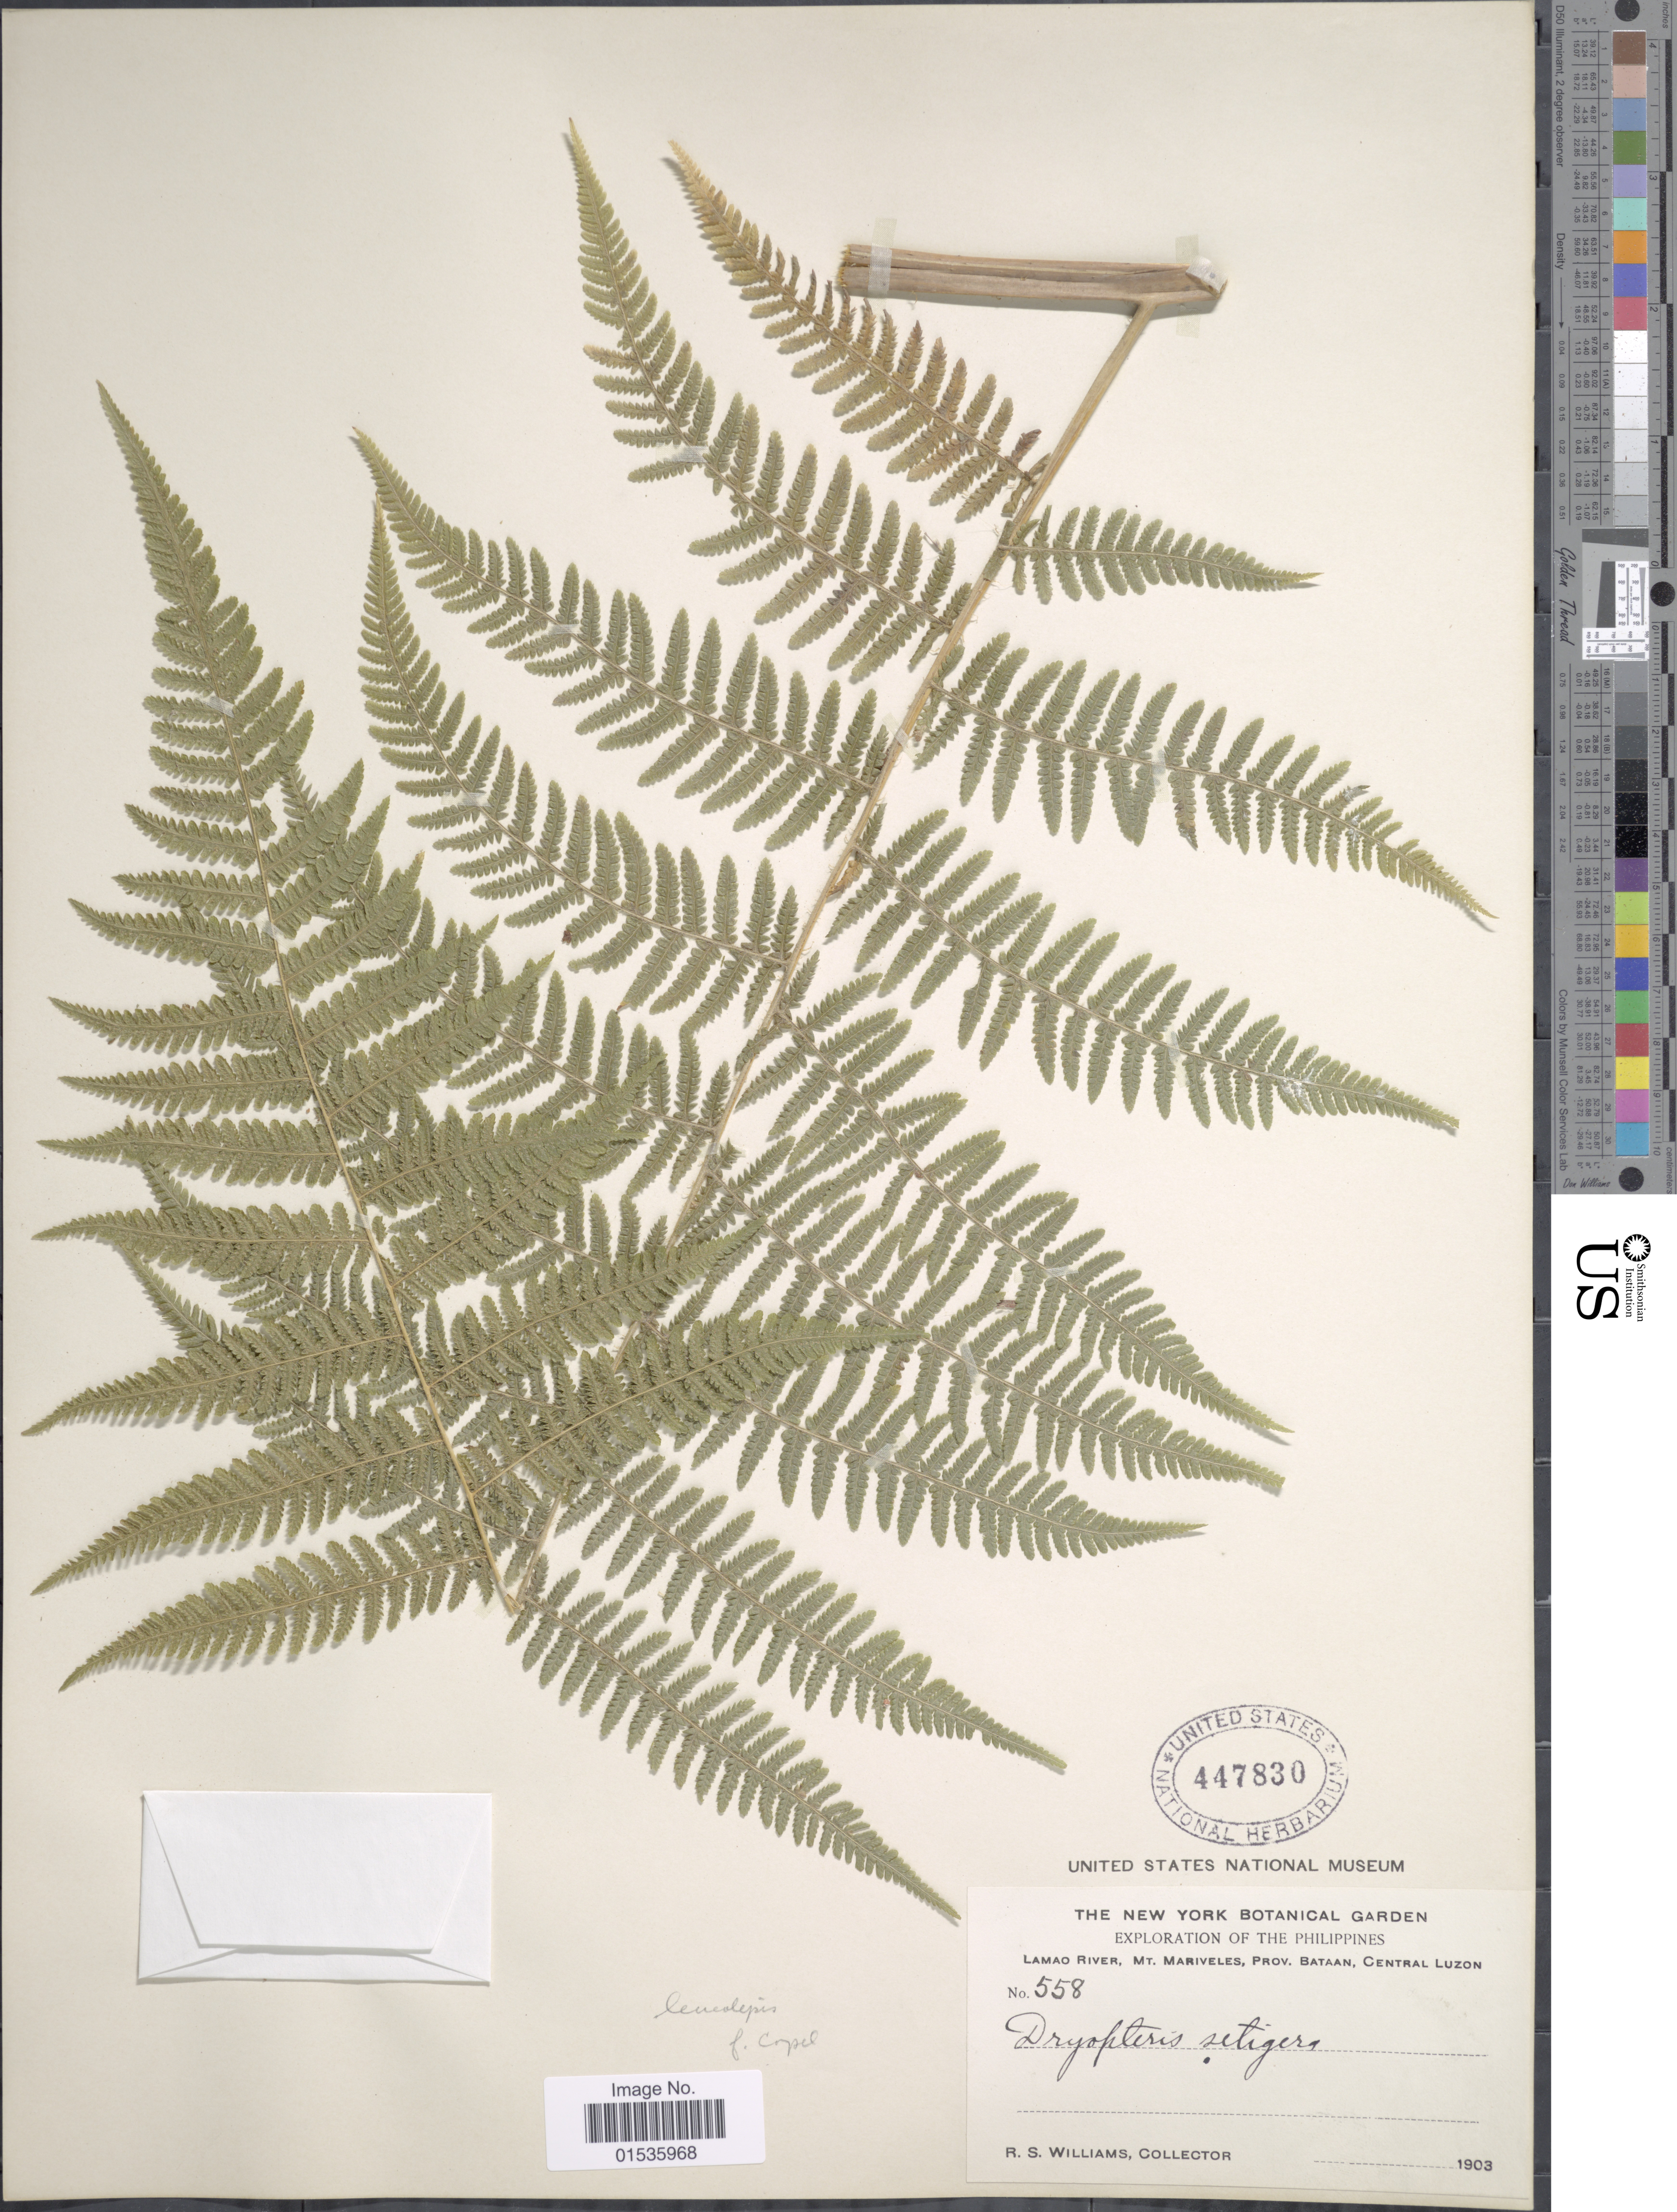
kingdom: Plantae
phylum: Tracheophyta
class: Polypodiopsida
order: Polypodiales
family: Thelypteridaceae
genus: Macrothelypteris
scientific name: Macrothelypteris polypodioides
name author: (Hook.) Holttum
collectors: R. S. Williams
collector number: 558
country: Philippines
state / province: Central Luzon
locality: Philippines, Lamao River, Mt. Mariveles, prov. Bataan, Central Luzon.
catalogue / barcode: US 447830